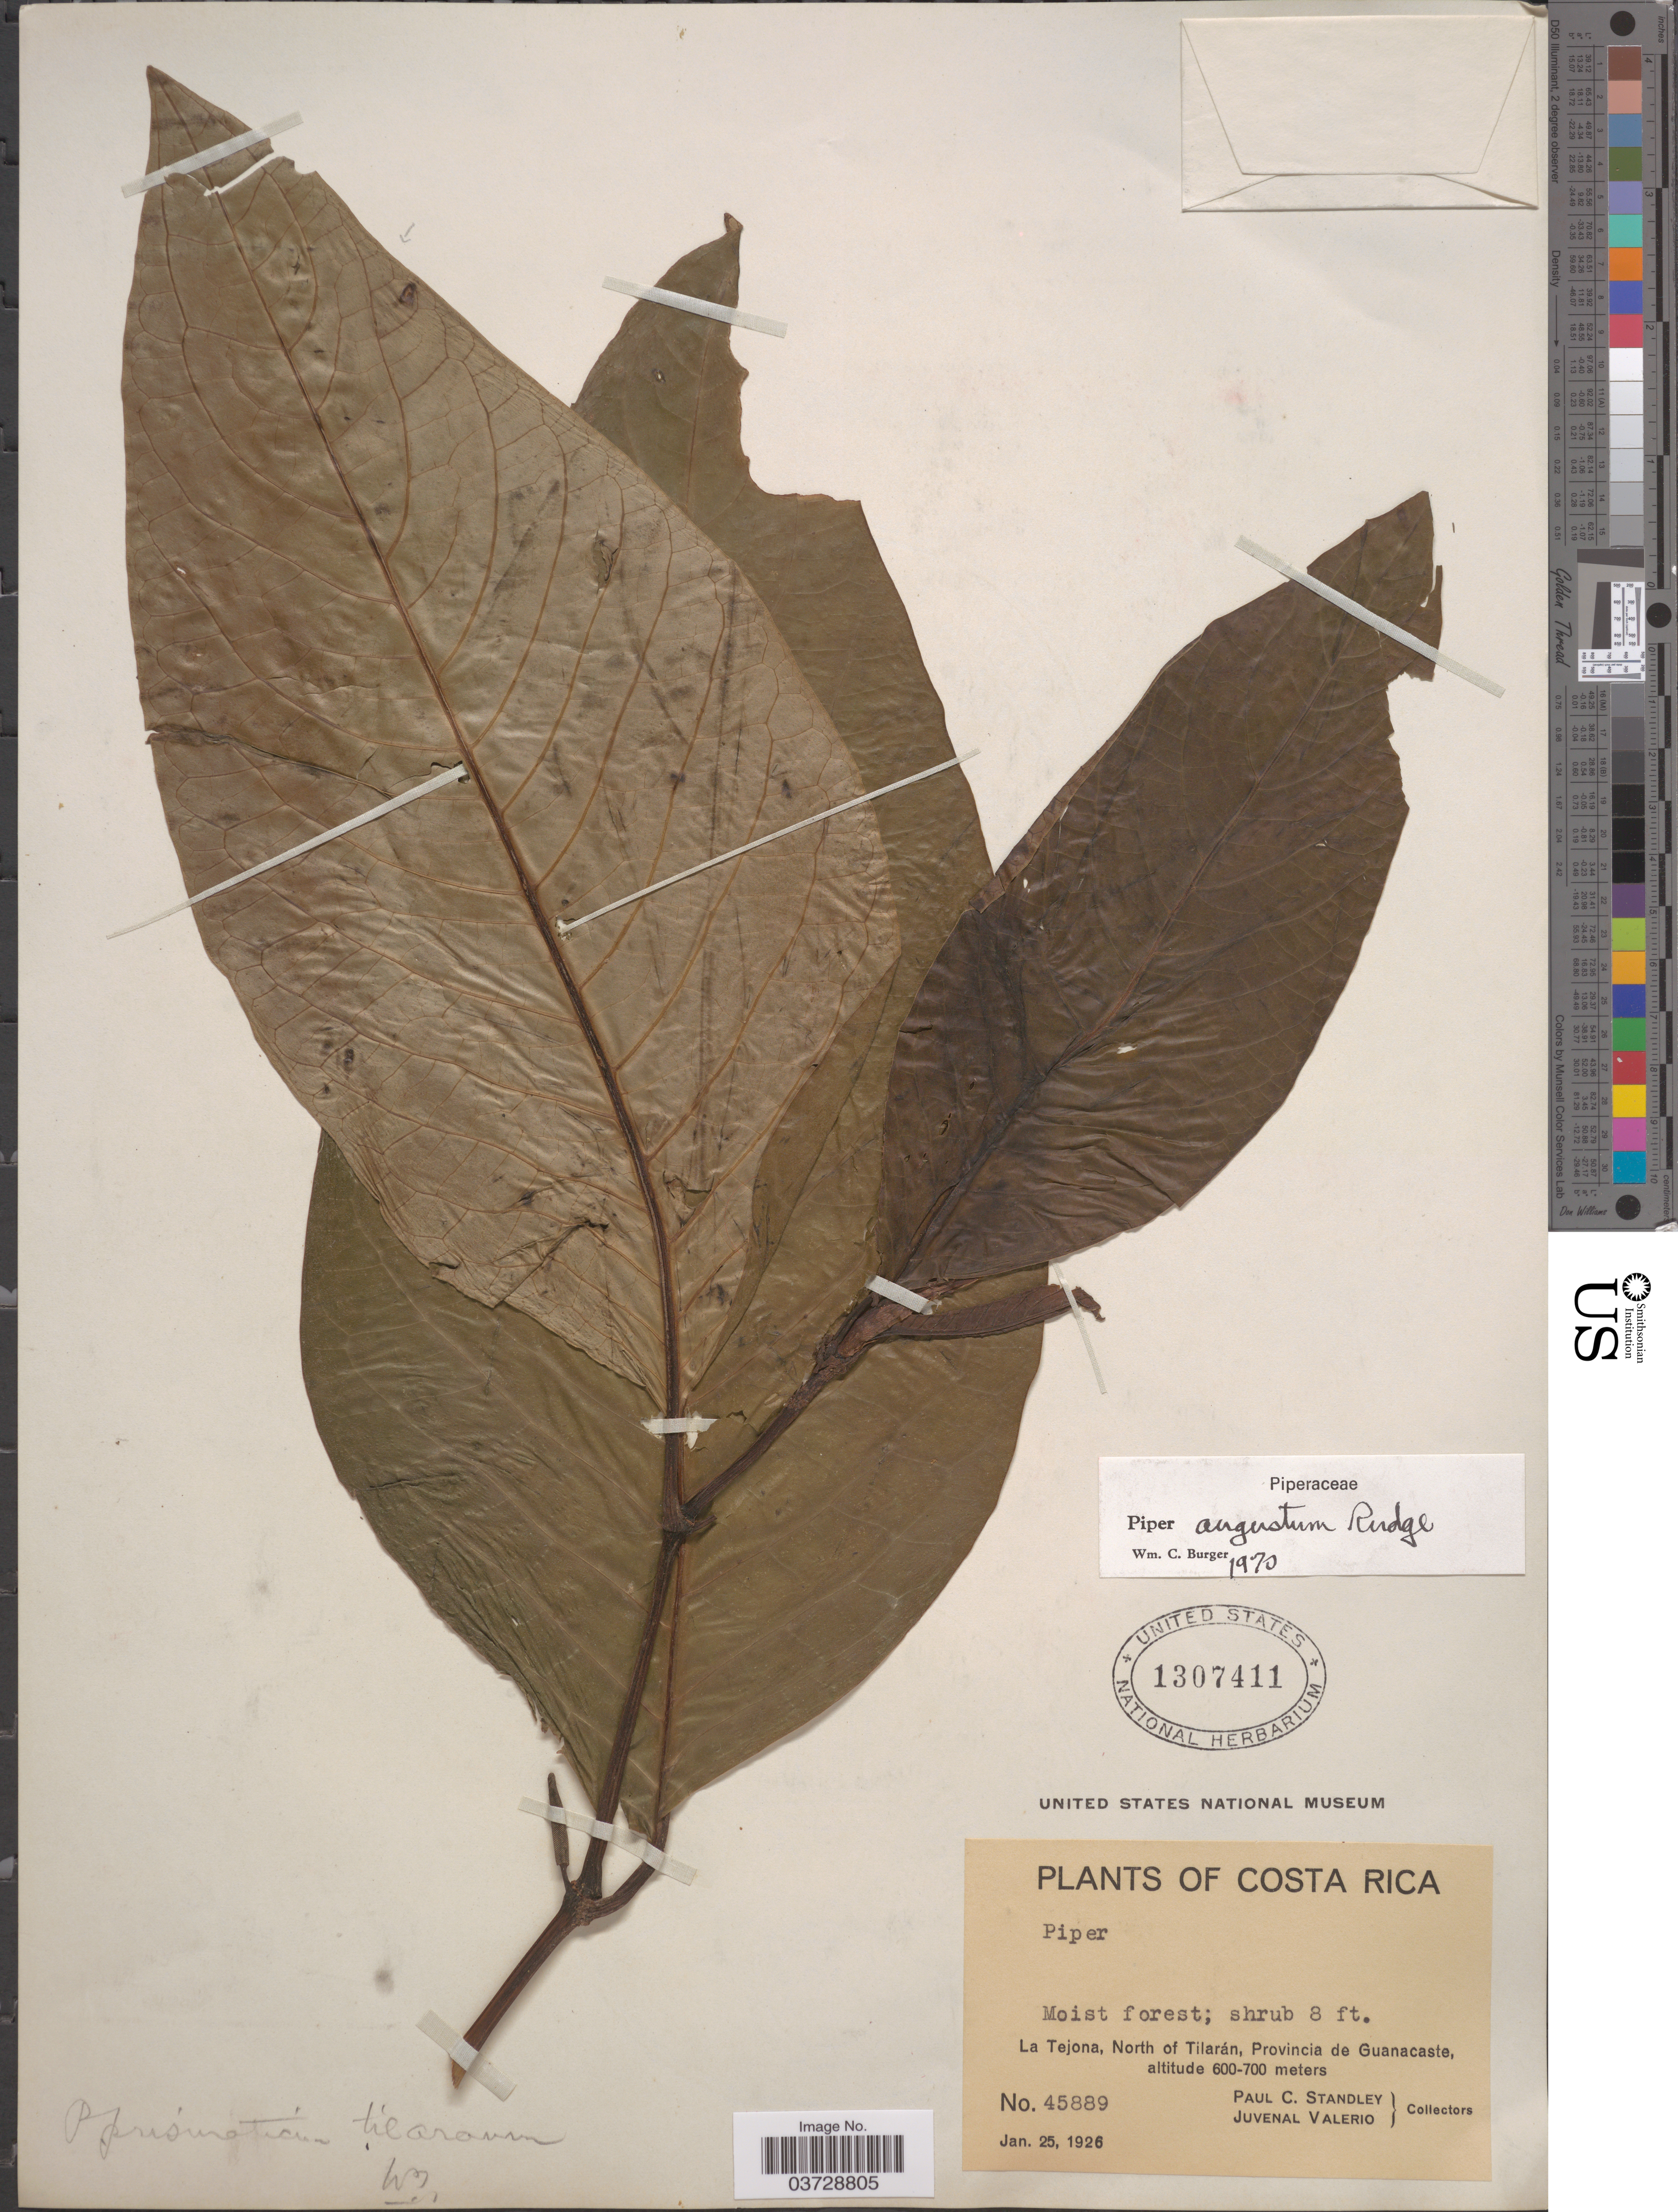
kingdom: Plantae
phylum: Tracheophyta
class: Magnoliopsida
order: Piperales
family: Piperaceae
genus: Piper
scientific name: Piper augustum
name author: Rudge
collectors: P. C. Standley & J. Valerio R.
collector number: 45889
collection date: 1926-01-25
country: Costa Rica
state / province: Guanacaste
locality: La Tejona, North of Tilarán.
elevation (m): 600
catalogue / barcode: US 1307411